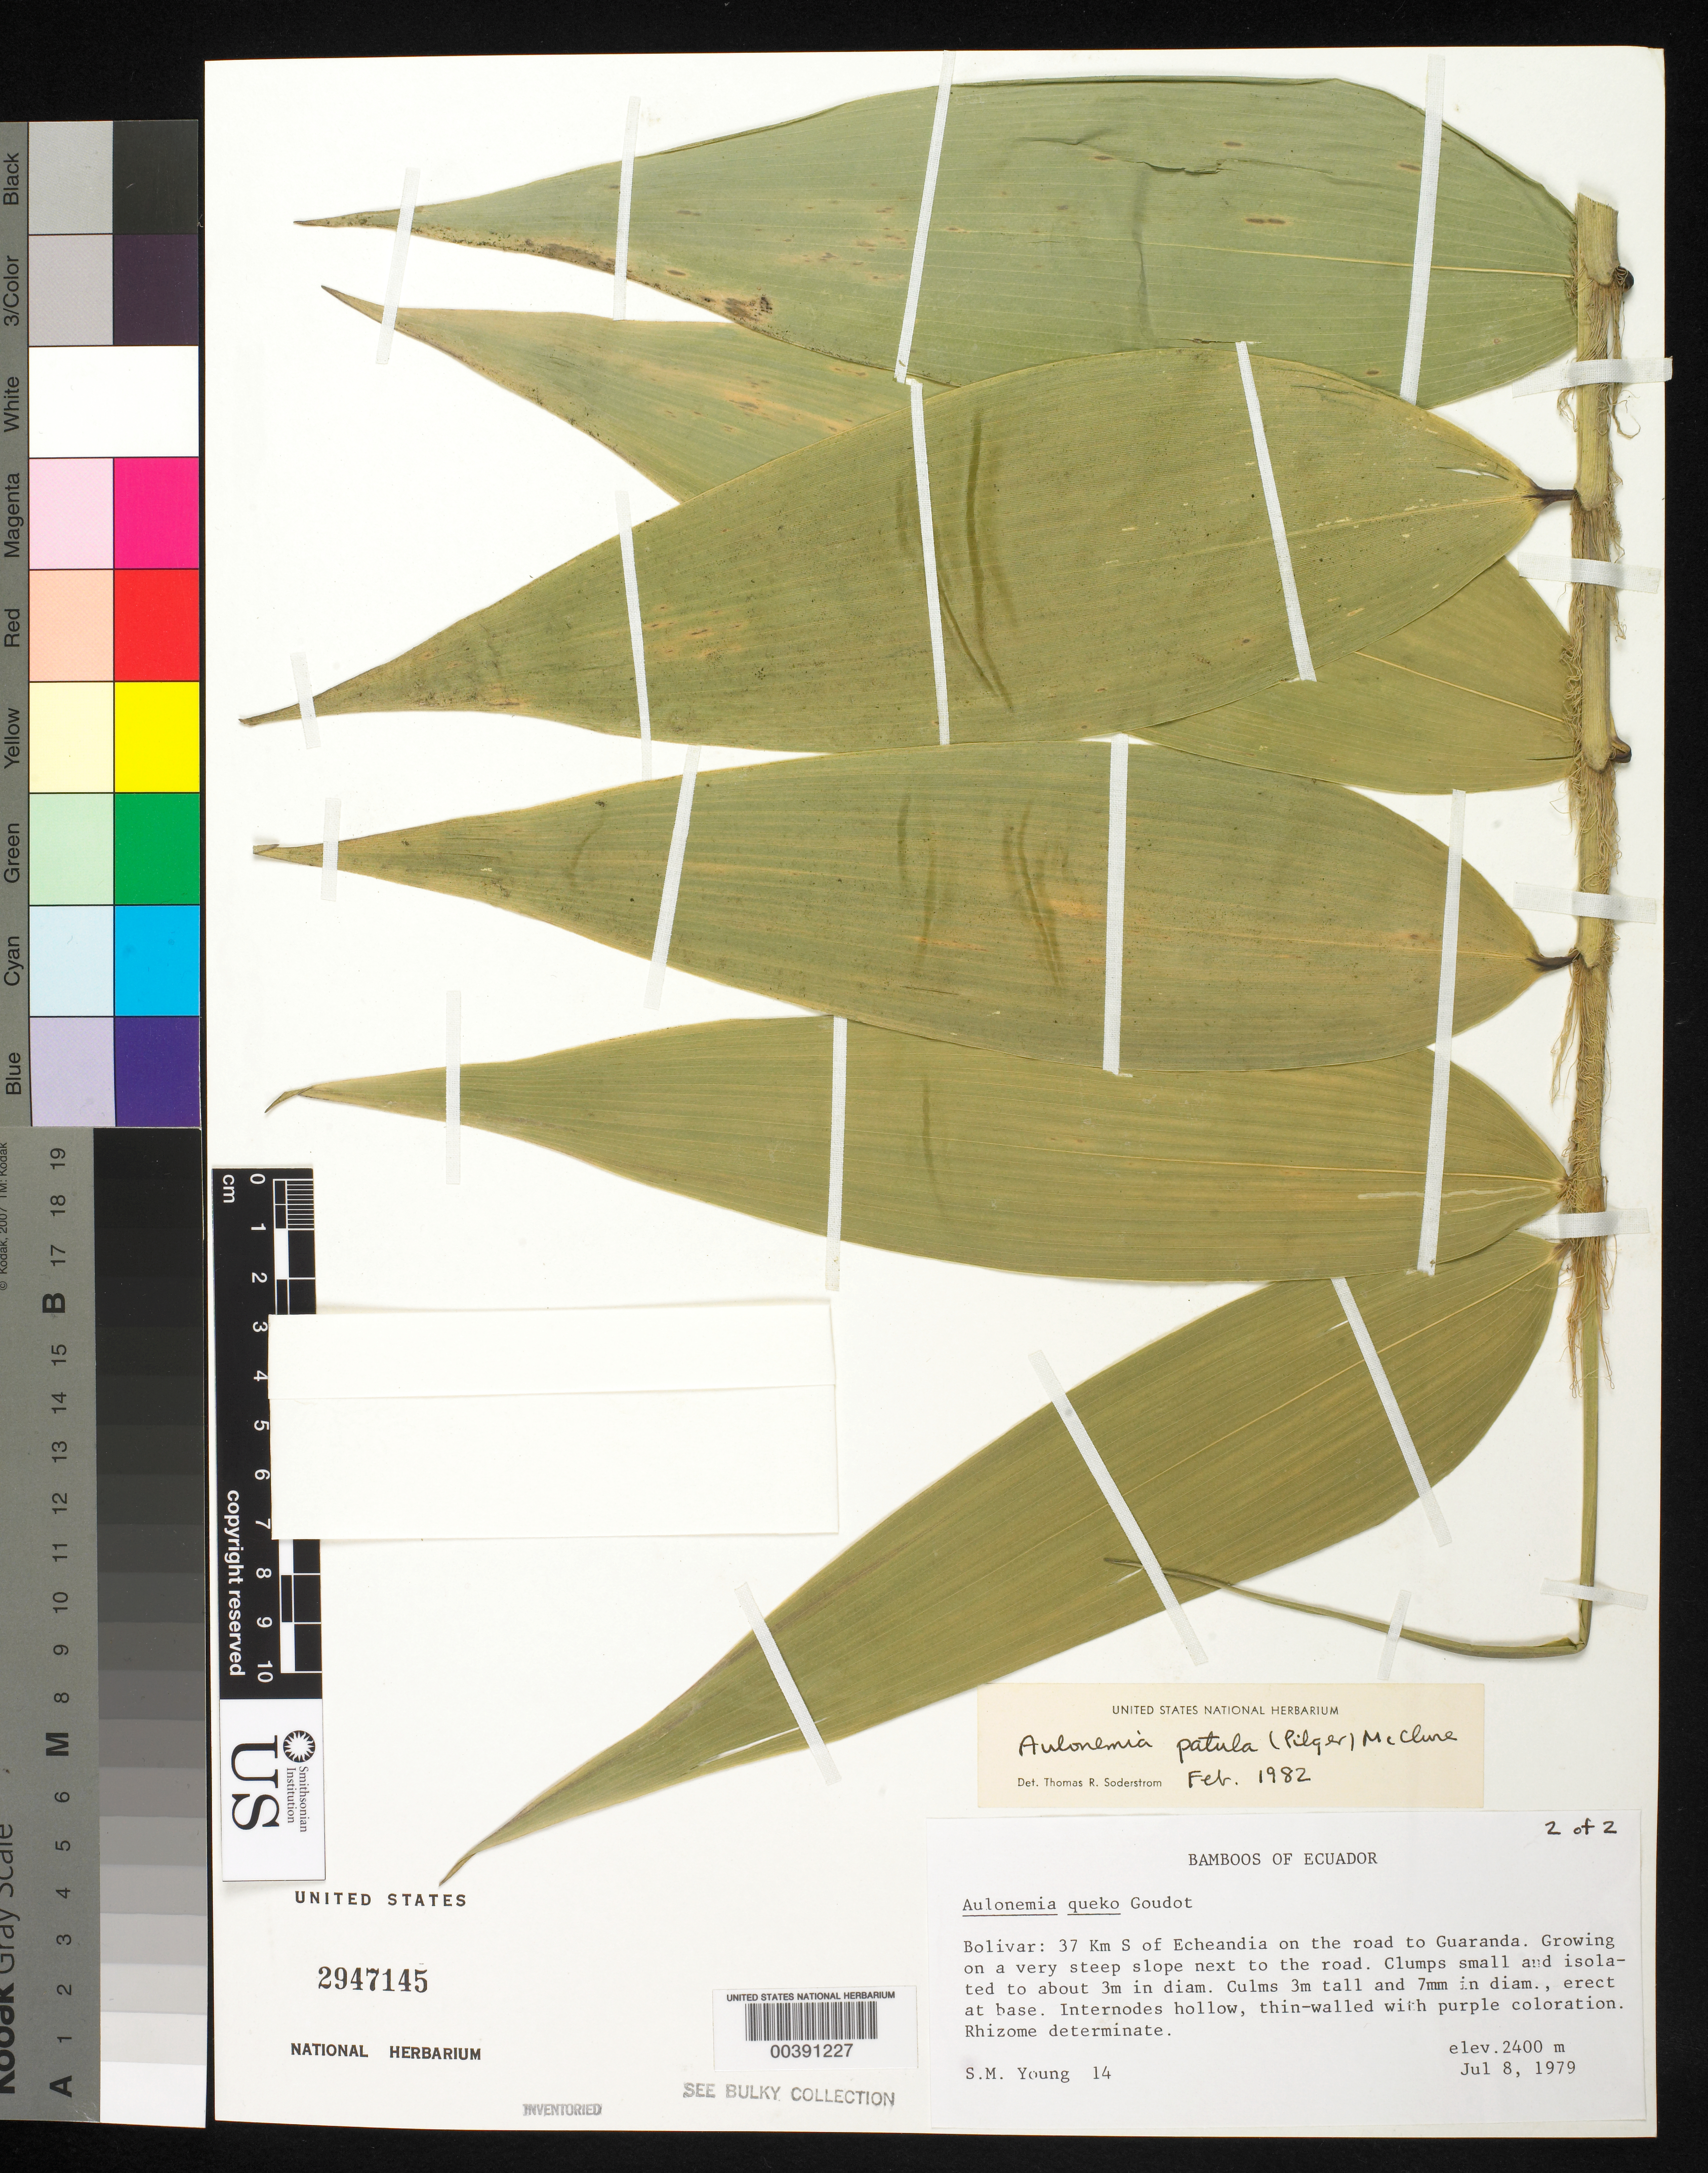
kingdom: Plantae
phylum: Tracheophyta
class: Liliopsida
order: Poales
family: Poaceae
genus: Aulonemia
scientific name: Aulonemia patula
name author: (Pilg.) McClure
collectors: S. Young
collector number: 14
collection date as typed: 08 Jul 1979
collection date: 1979-07-08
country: Ecuador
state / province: Bolívar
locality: Echeandia, Guaranda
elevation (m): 2400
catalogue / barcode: US 2947145